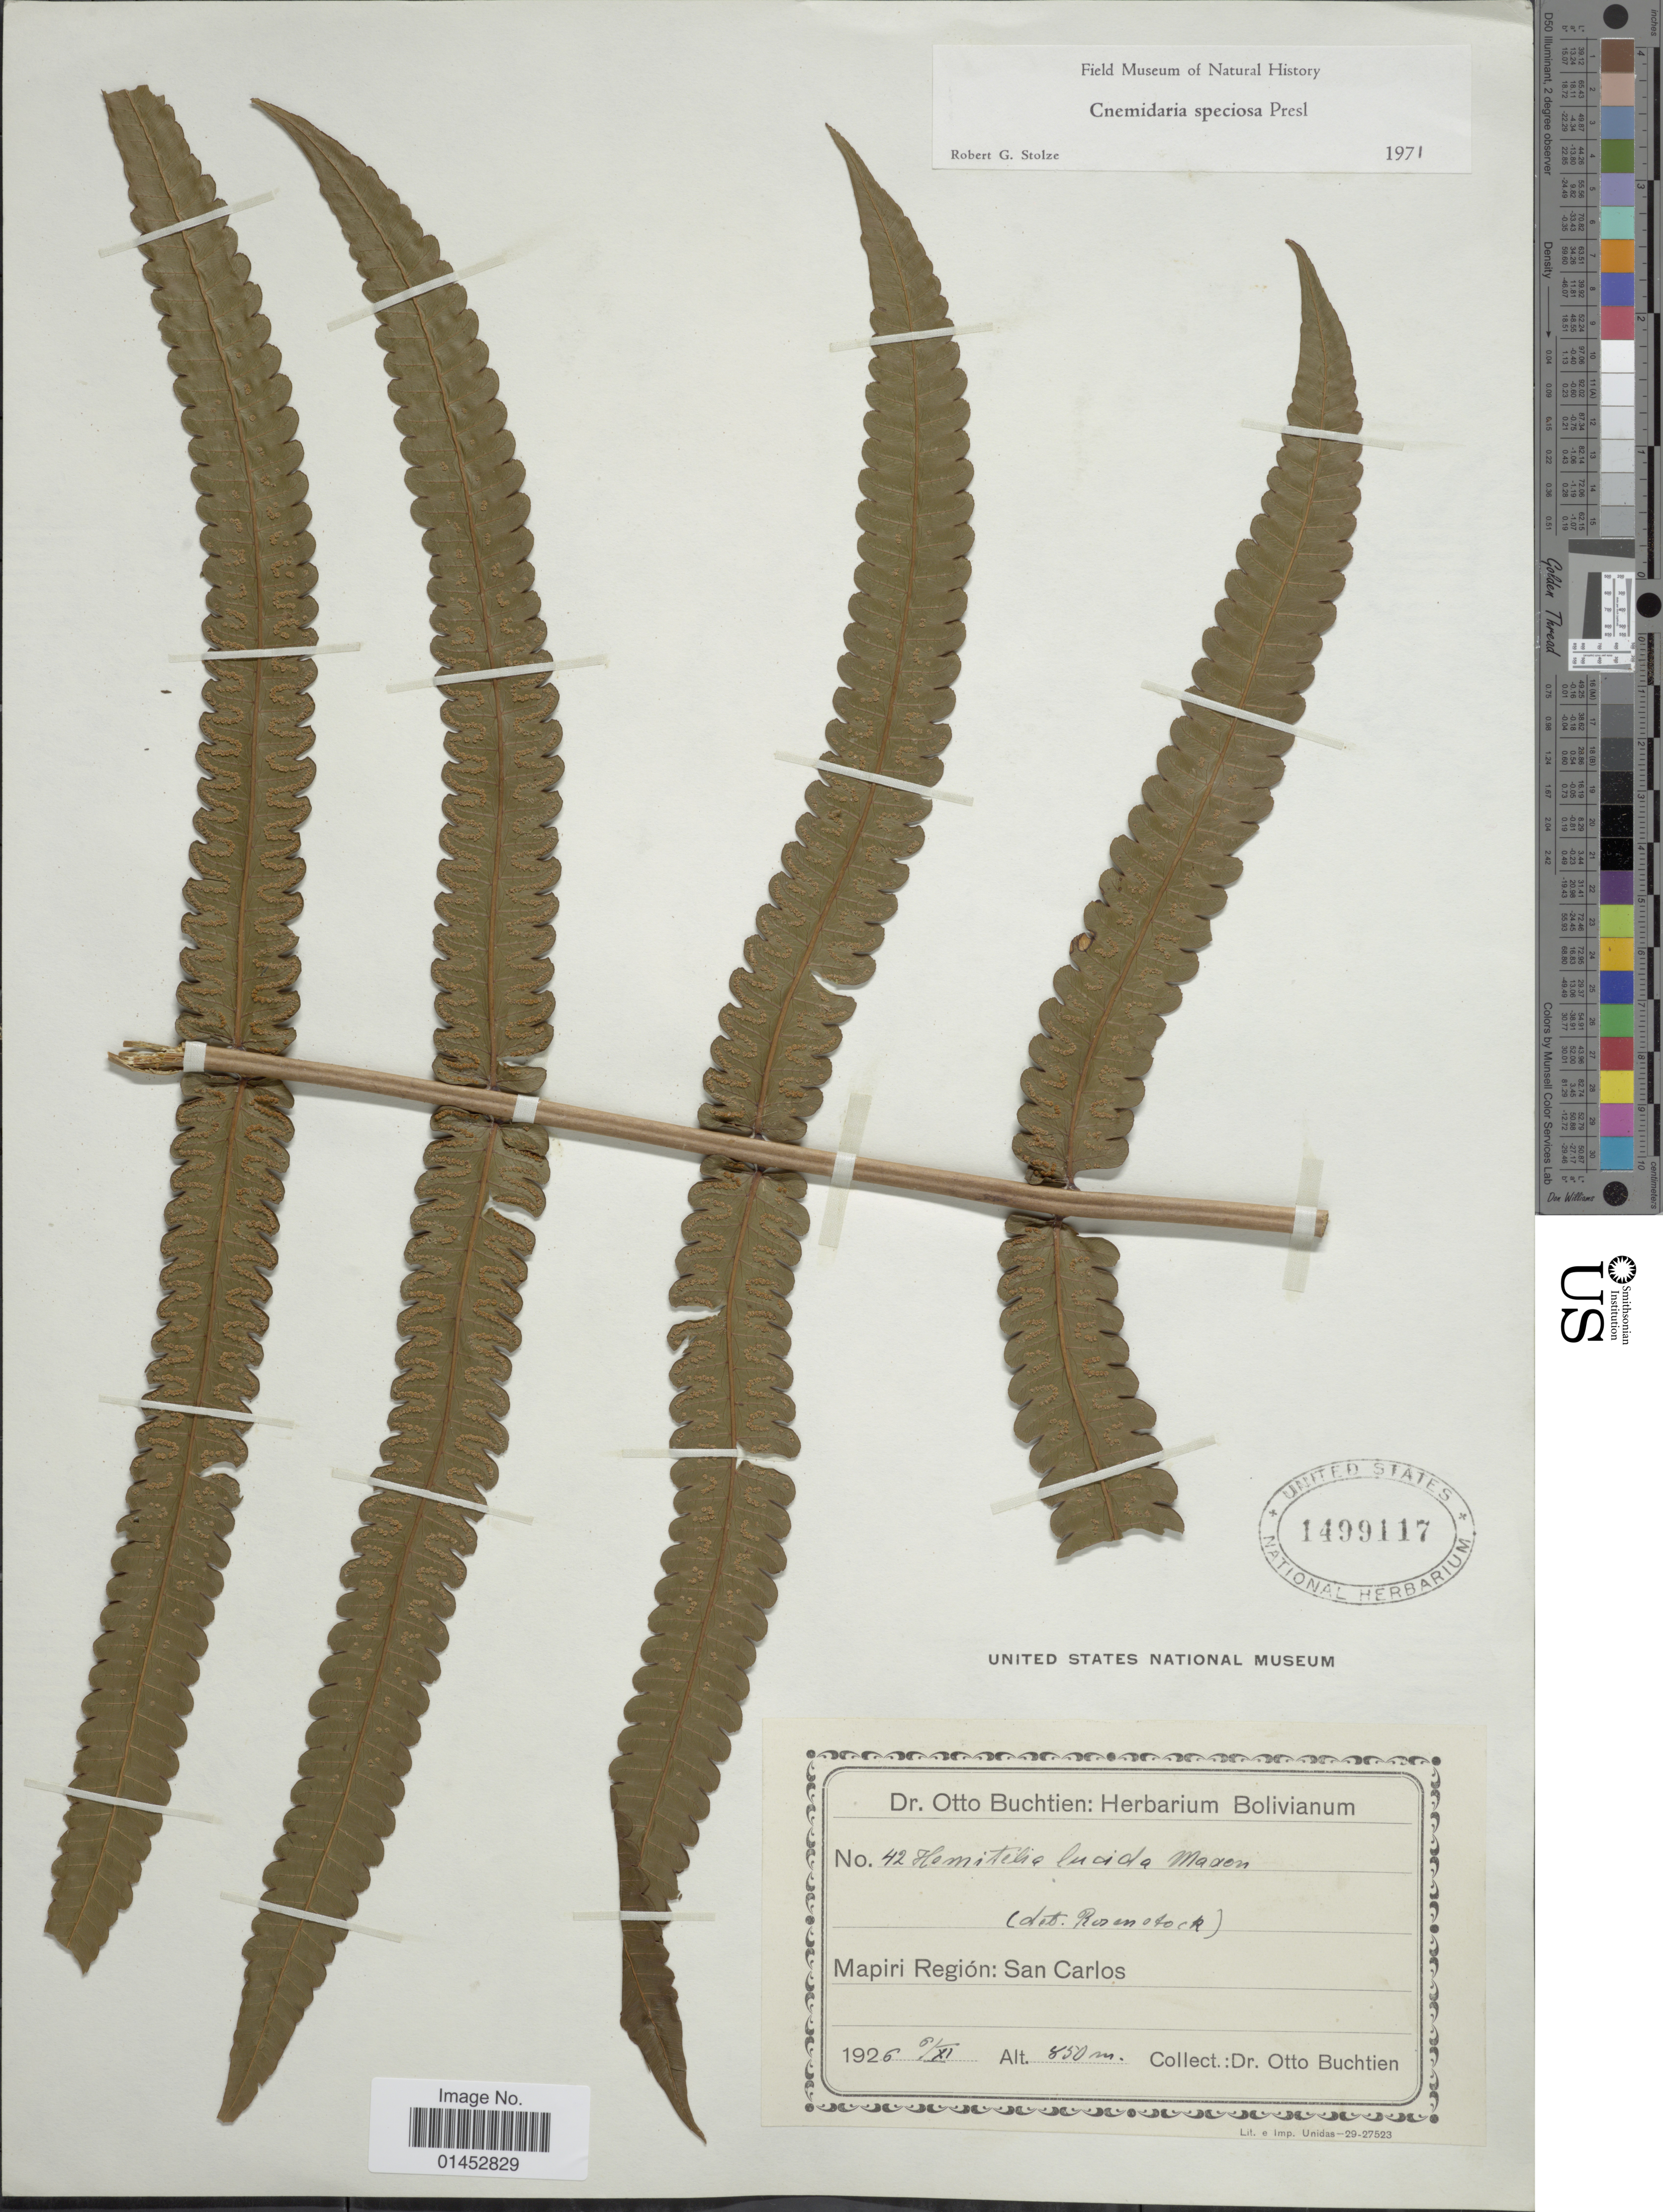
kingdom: Plantae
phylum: Tracheophyta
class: Polypodiopsida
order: Cyatheales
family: Cyatheaceae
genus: Cyathea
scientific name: Cyathea speciosa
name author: Humb. & Bonpl. ex Willd.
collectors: O. Buchtien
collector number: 42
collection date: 1926-11-06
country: Bolivia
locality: Mapiri Region: San Carlos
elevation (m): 850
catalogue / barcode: US 1499117